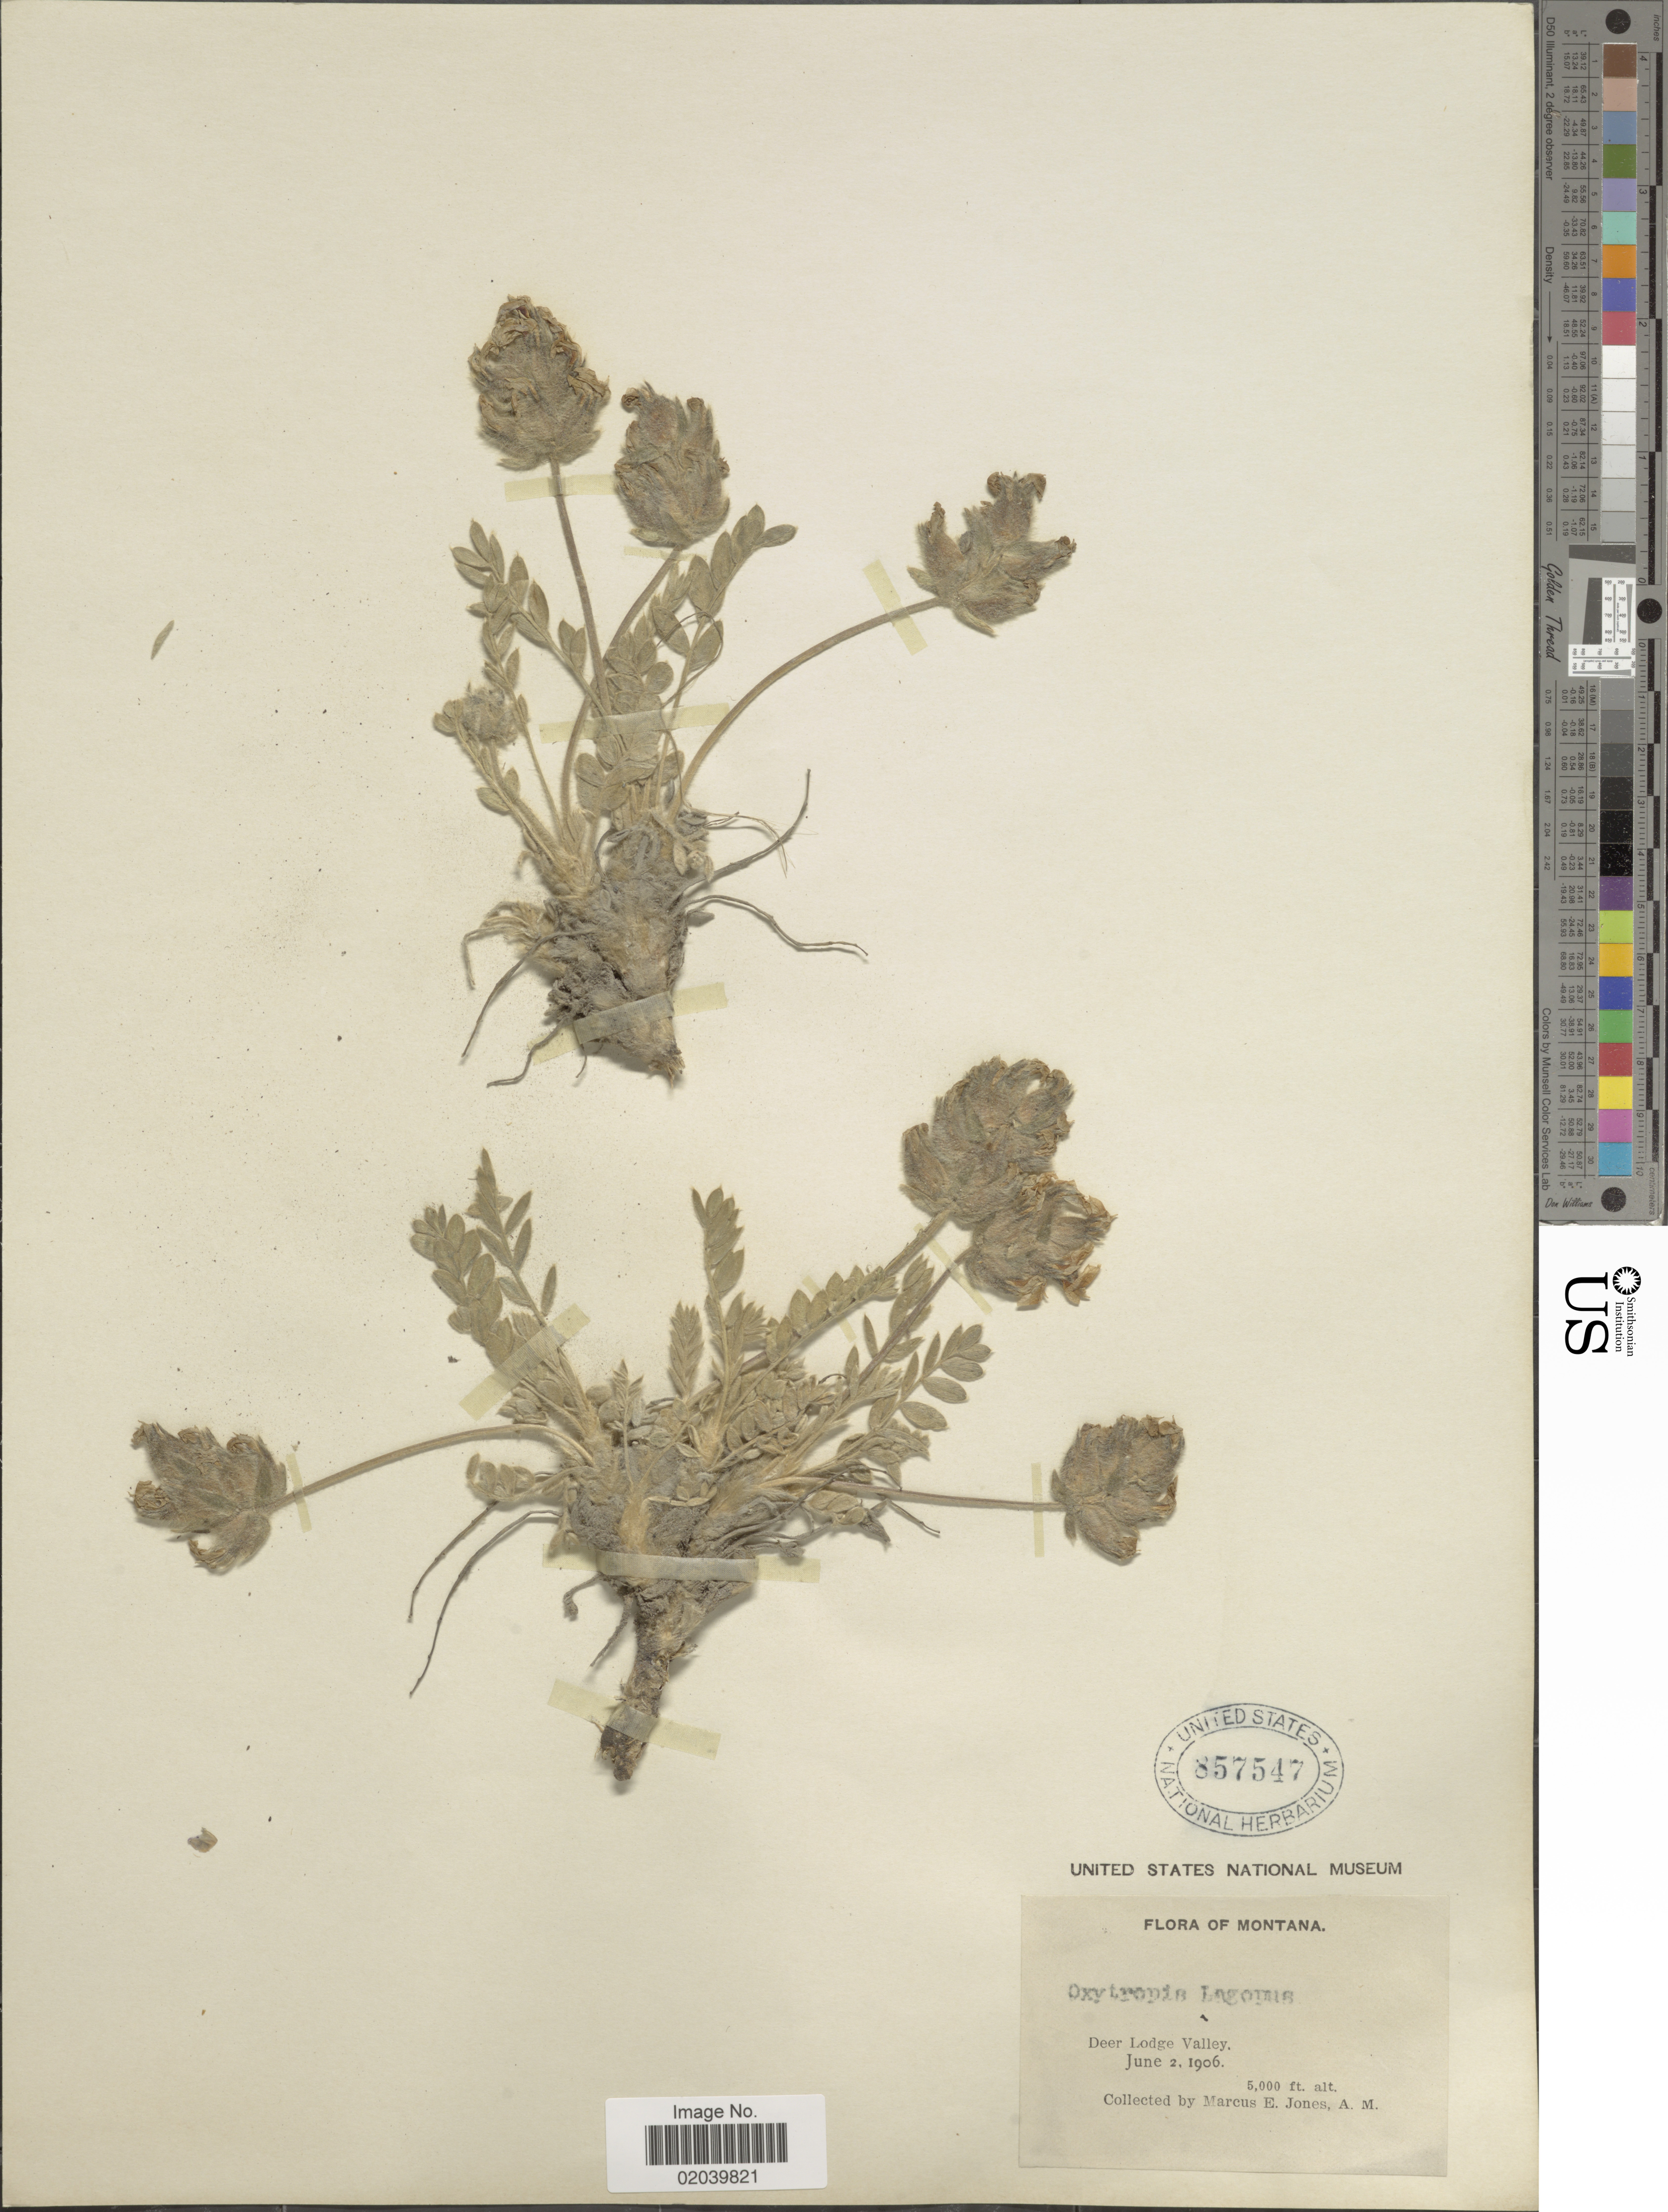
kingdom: Plantae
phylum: Tracheophyta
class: Magnoliopsida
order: Fabales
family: Fabaceae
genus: Oxytropis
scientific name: Oxytropis lagopus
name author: Nutt.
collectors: M. E. Jones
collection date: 1906-06-02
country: United States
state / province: Montana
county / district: Powell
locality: Deer Lodge Valley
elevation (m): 1524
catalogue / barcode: US 857547